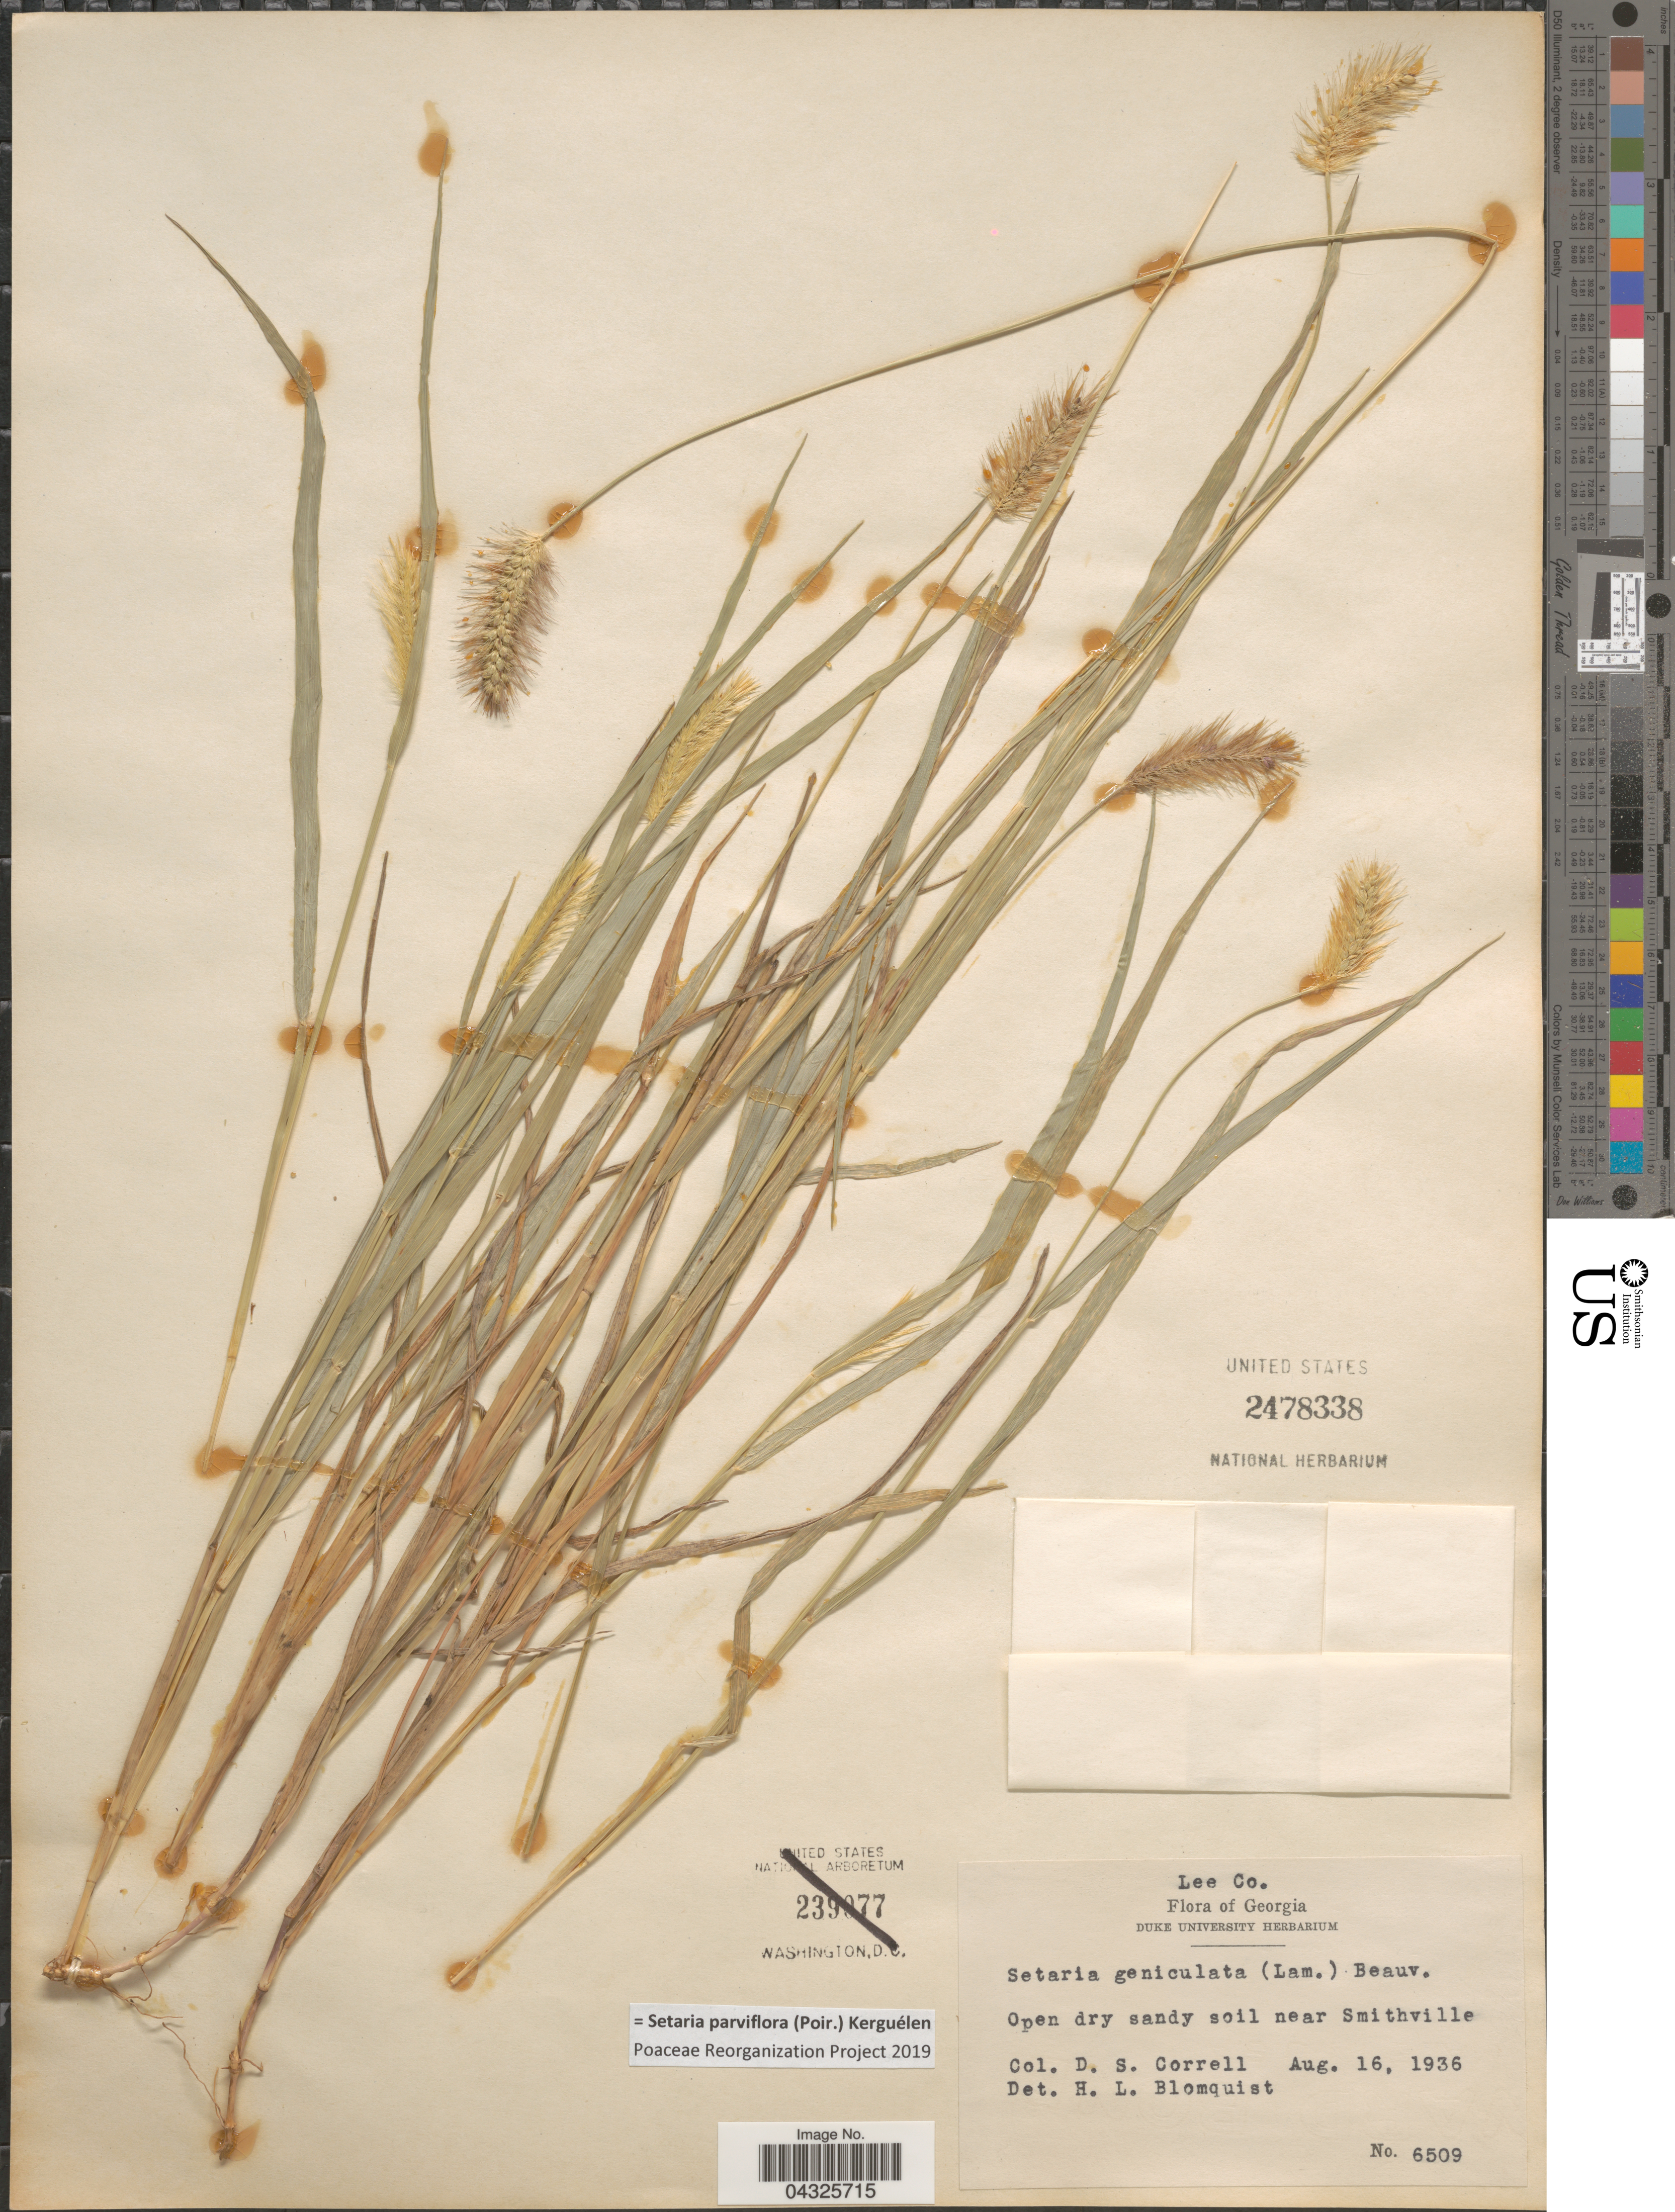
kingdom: Plantae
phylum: Tracheophyta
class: Liliopsida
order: Poales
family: Poaceae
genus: Setaria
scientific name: Setaria parviflora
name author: (Poir.) Kerguélen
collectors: D. S. Correll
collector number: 6509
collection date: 1936-08-16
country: United States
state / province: Georgia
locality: Lee Co. Open dry sandy soil near Smithville.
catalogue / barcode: US 2478338